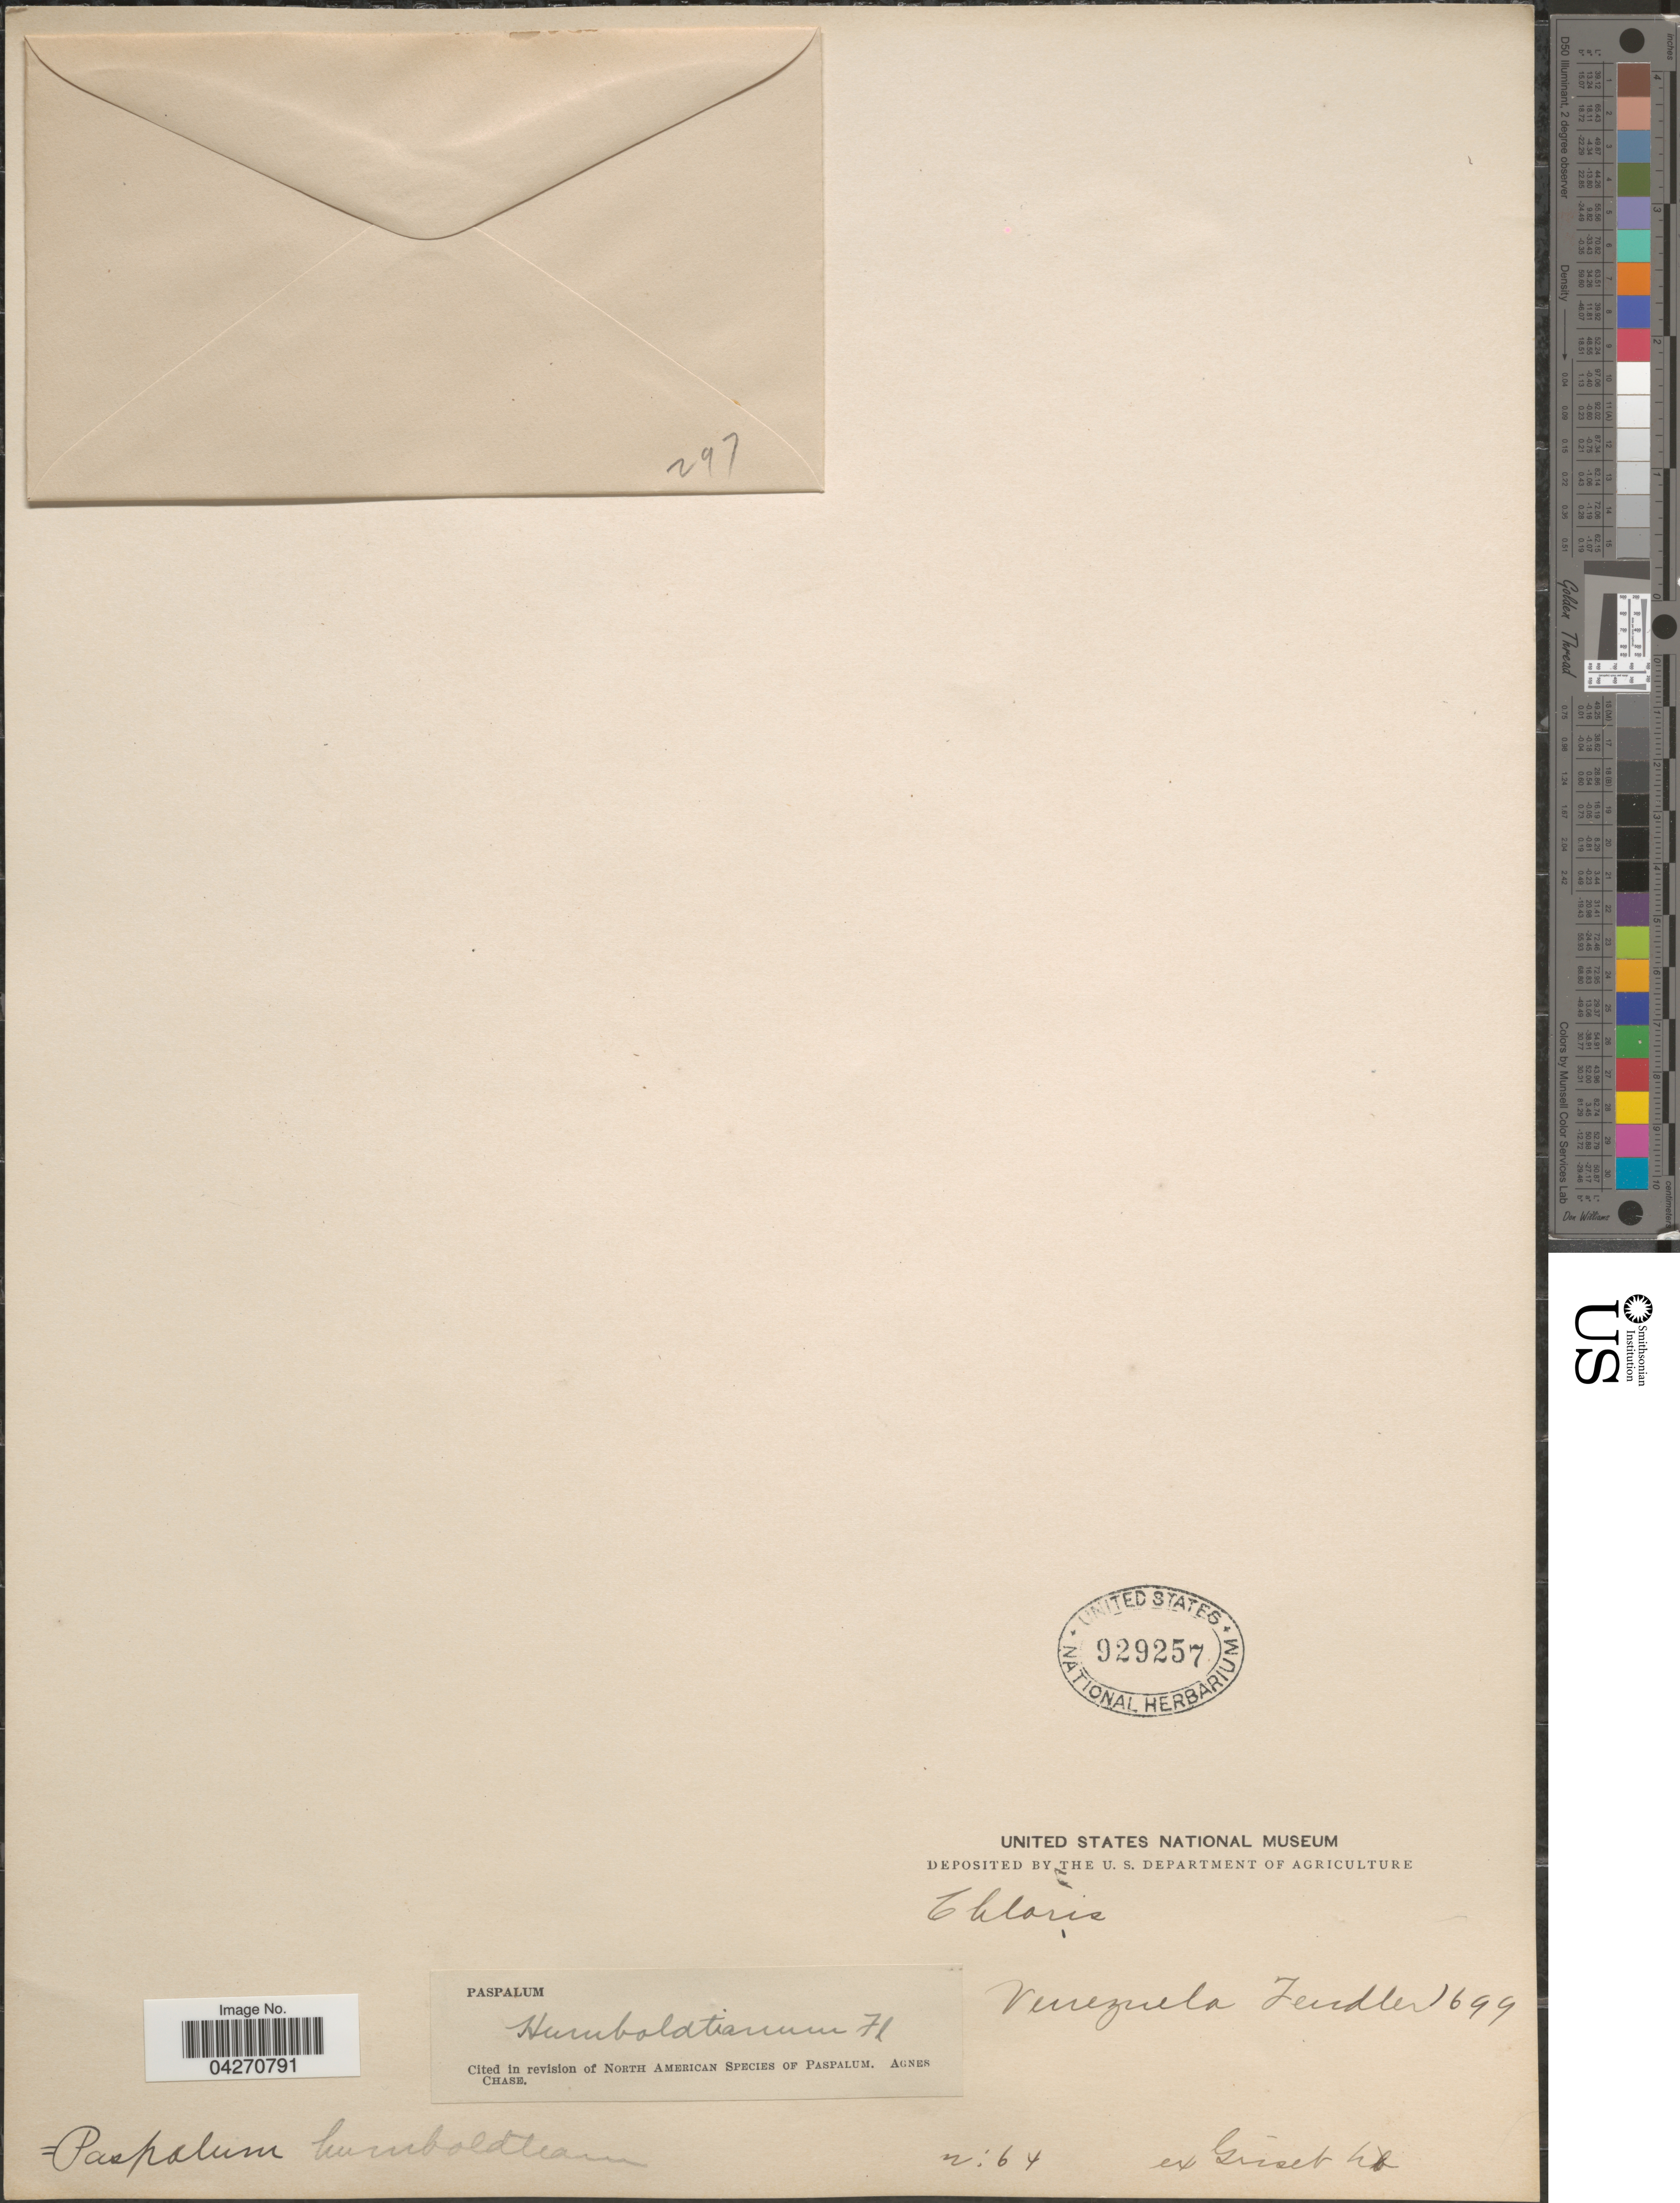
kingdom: Plantae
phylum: Tracheophyta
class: Liliopsida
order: Poales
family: Poaceae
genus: Paspalum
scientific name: Paspalum humboldtianum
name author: Flüggé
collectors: -. Fendler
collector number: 1699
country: Venezuela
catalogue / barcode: US 929257